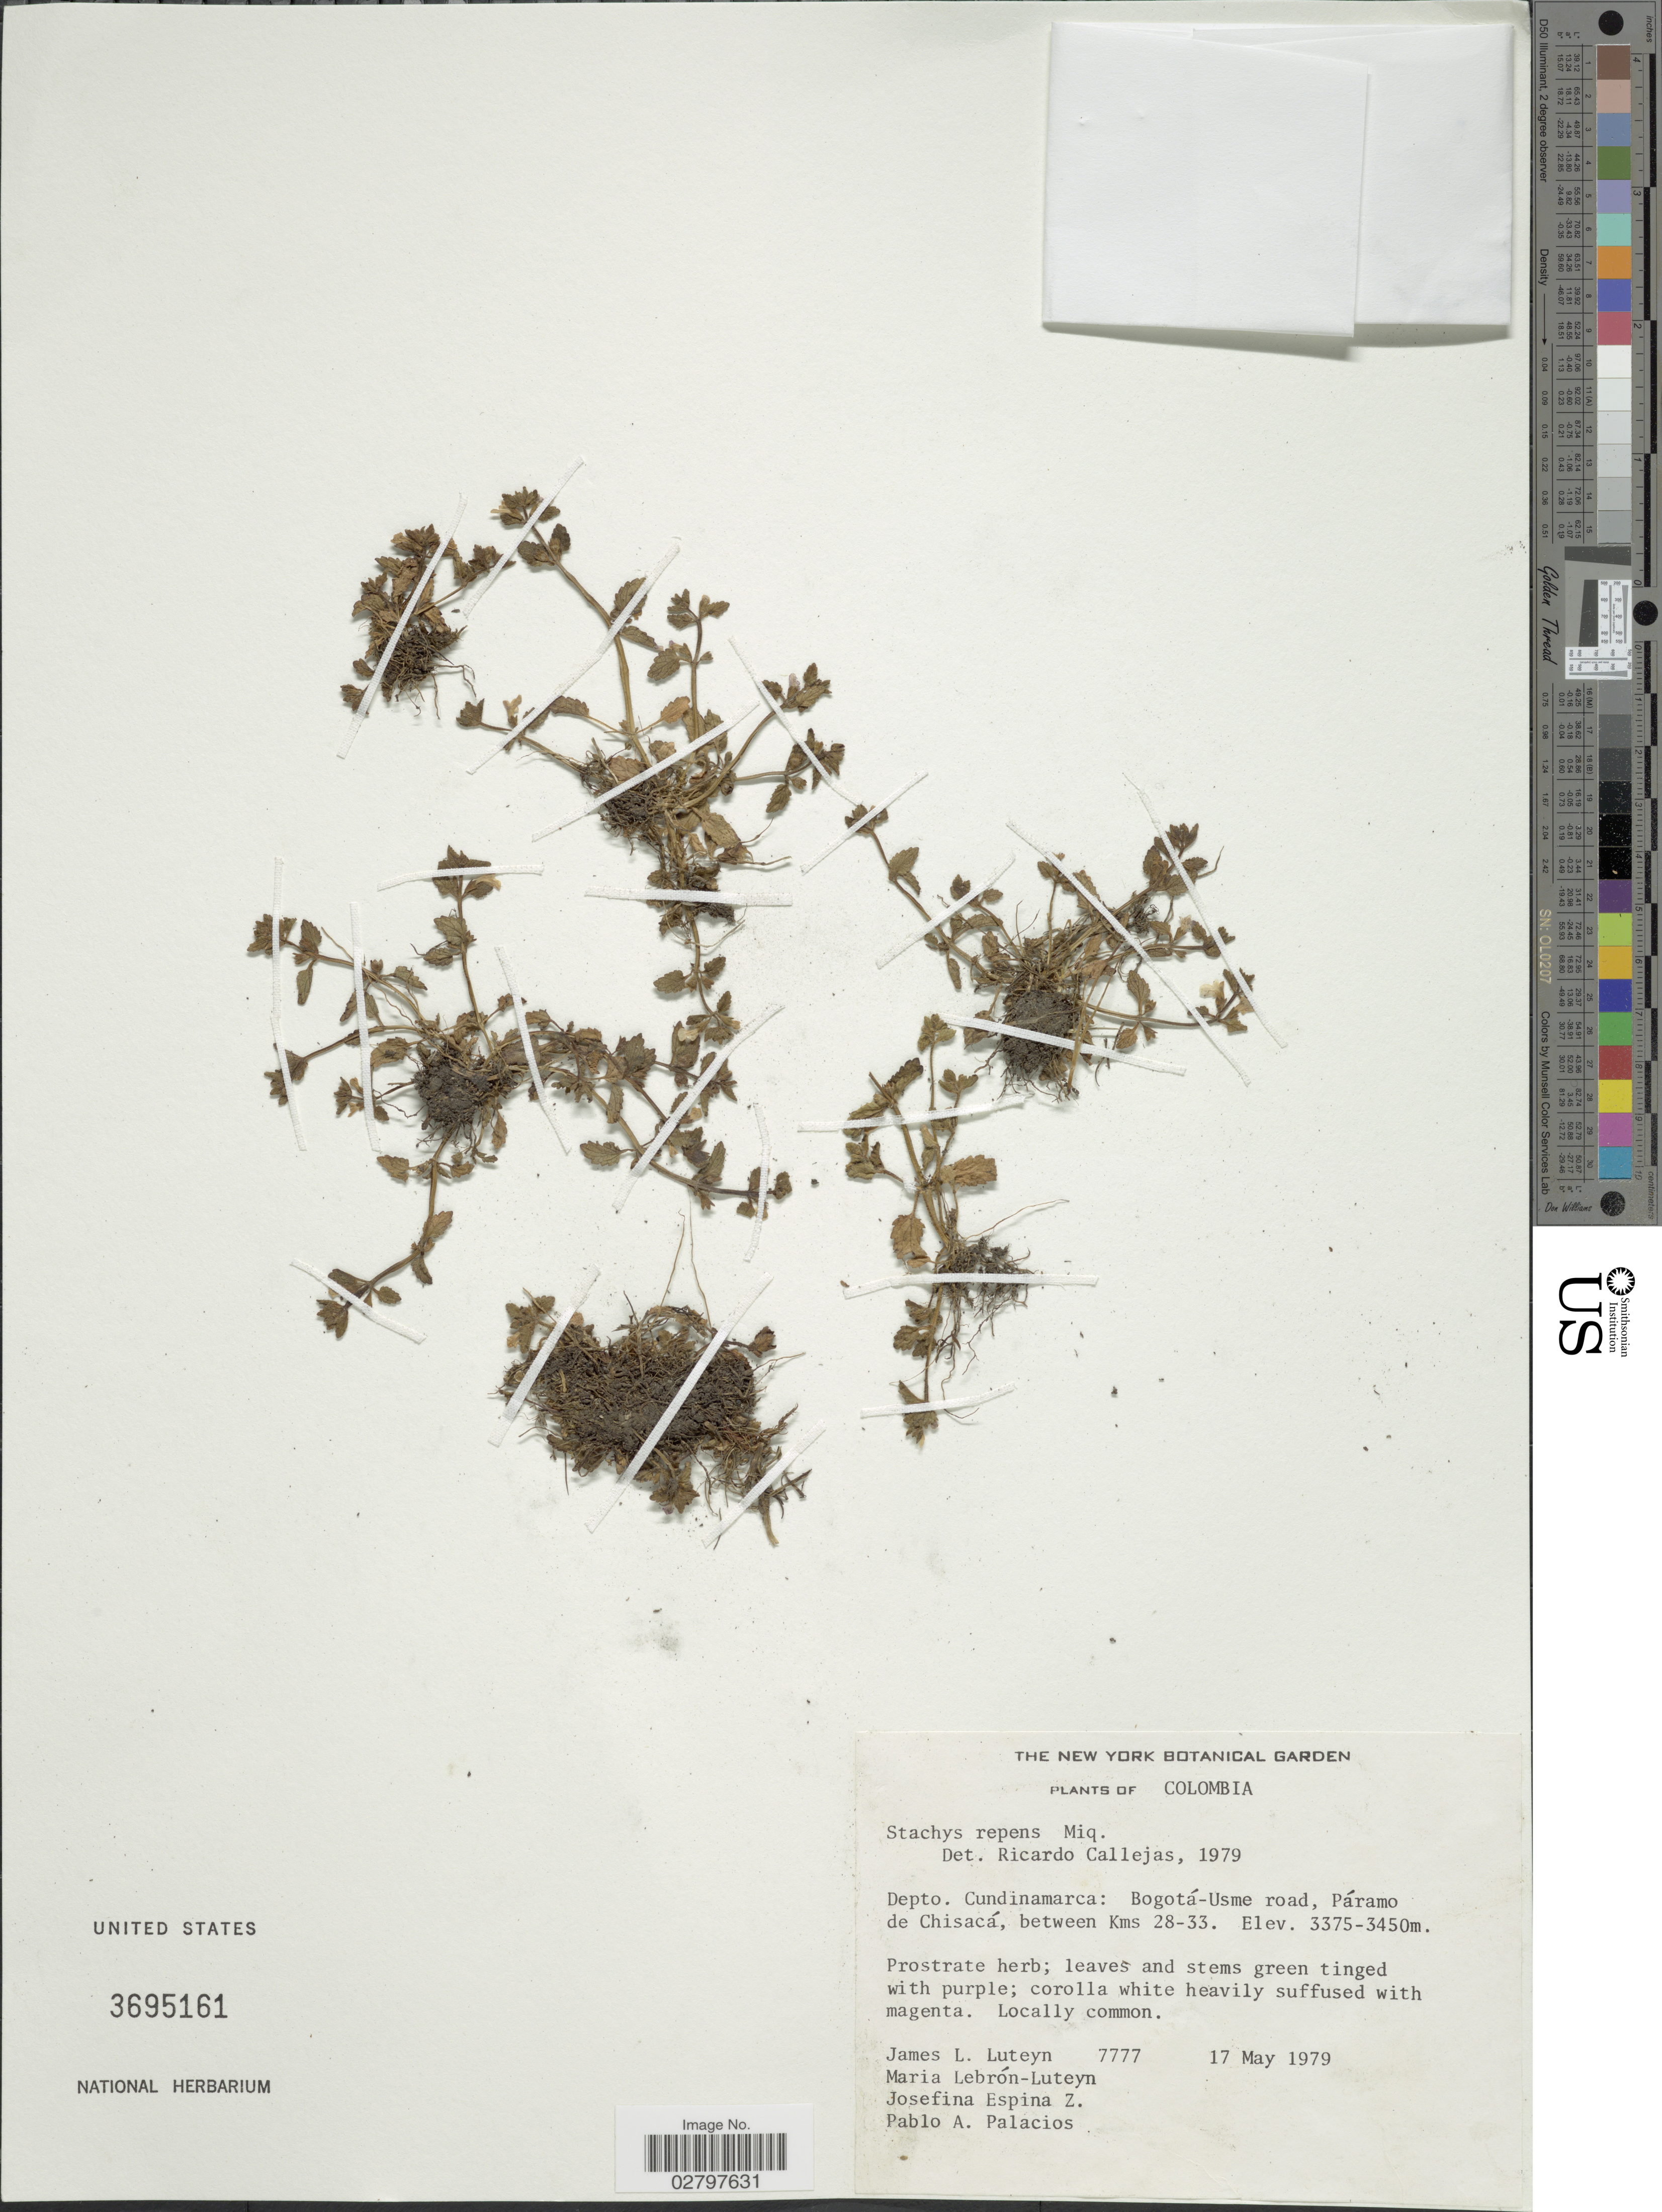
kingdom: Plantae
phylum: Tracheophyta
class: Magnoliopsida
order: Lamiales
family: Lamiaceae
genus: Stachys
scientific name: Stachys repens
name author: Schur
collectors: J. L. Luteyn, M. L. Lebrón-Luteyn, J. Espina Z. & P. Palacios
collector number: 7777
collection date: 1979-05-17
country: Colombia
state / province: Cundinamarca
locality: Depto. Cundinamarca: Bogotá-Usme road, Páramo de Chisacá, between Kms 28-33.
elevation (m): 3375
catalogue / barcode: US 3695161